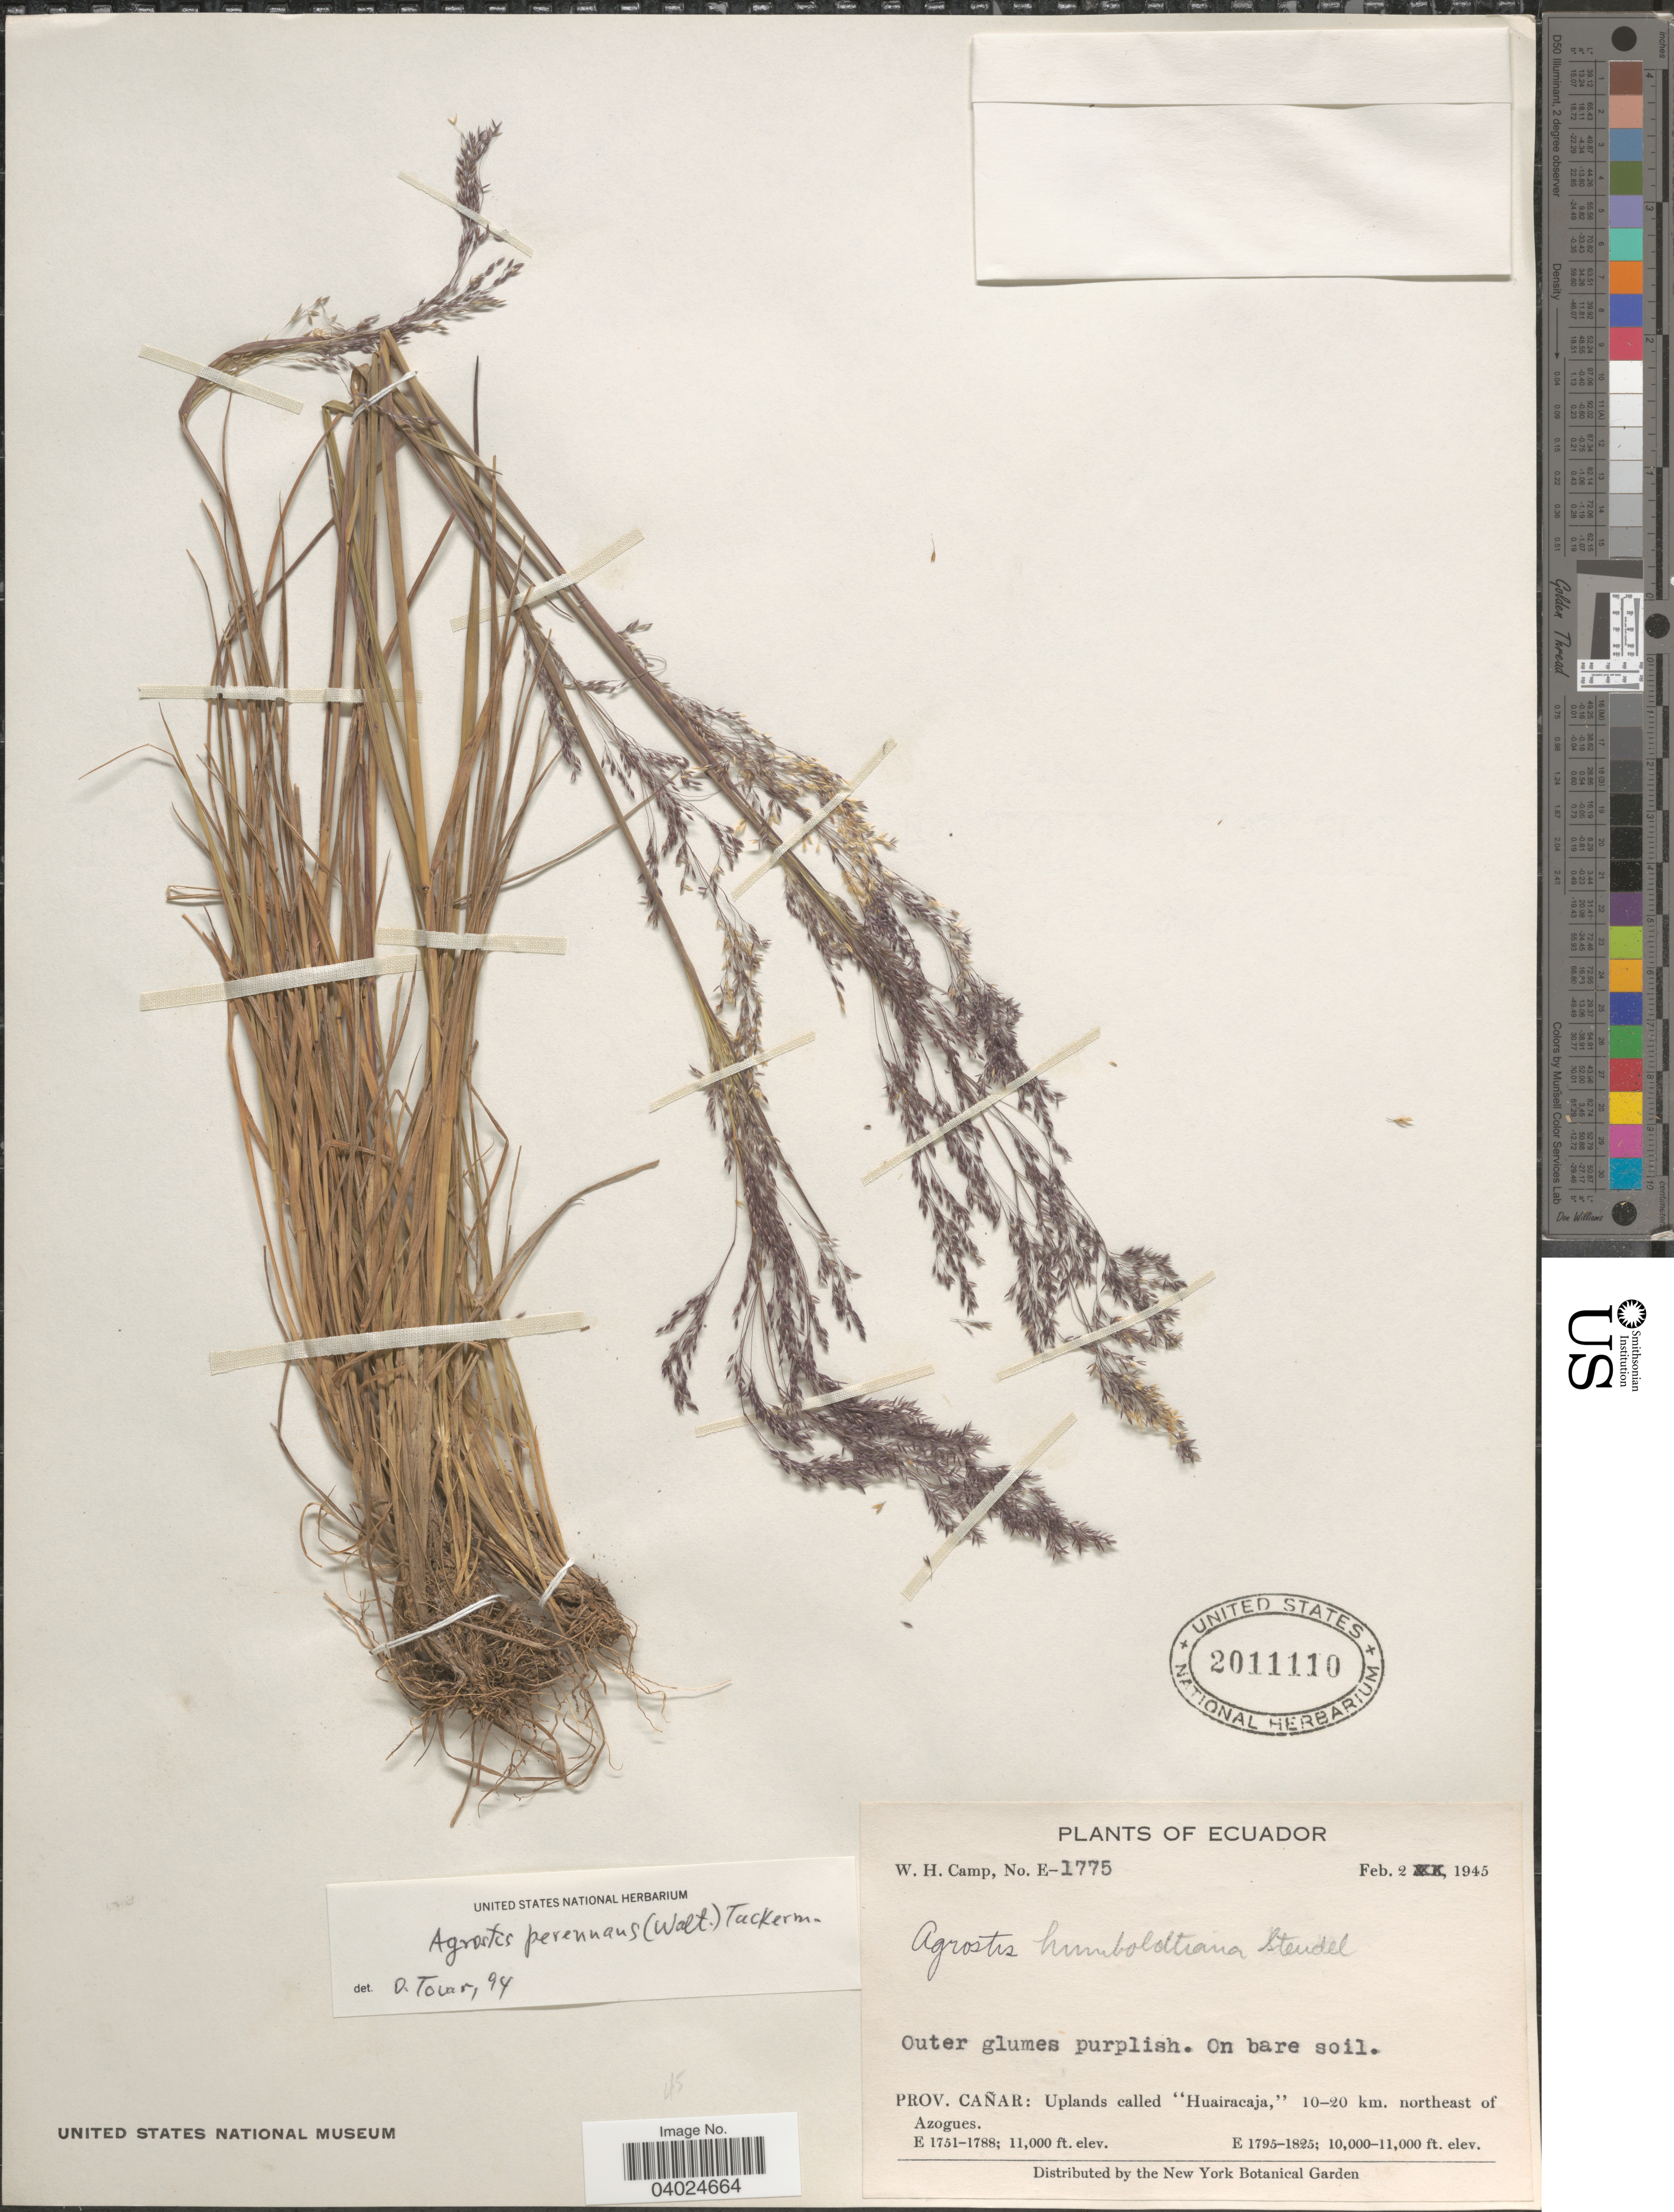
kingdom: Plantae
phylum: Tracheophyta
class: Liliopsida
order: Poales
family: Poaceae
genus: Agrostis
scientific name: Agrostis perennans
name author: (Walter) Tuck.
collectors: W. H. Camp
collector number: E-1775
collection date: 1945-02-02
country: Ecuador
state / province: Cañar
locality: Uplands called "Huairacaja," 10-20 km. northeast of Azogues.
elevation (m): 3353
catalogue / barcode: US 2011110